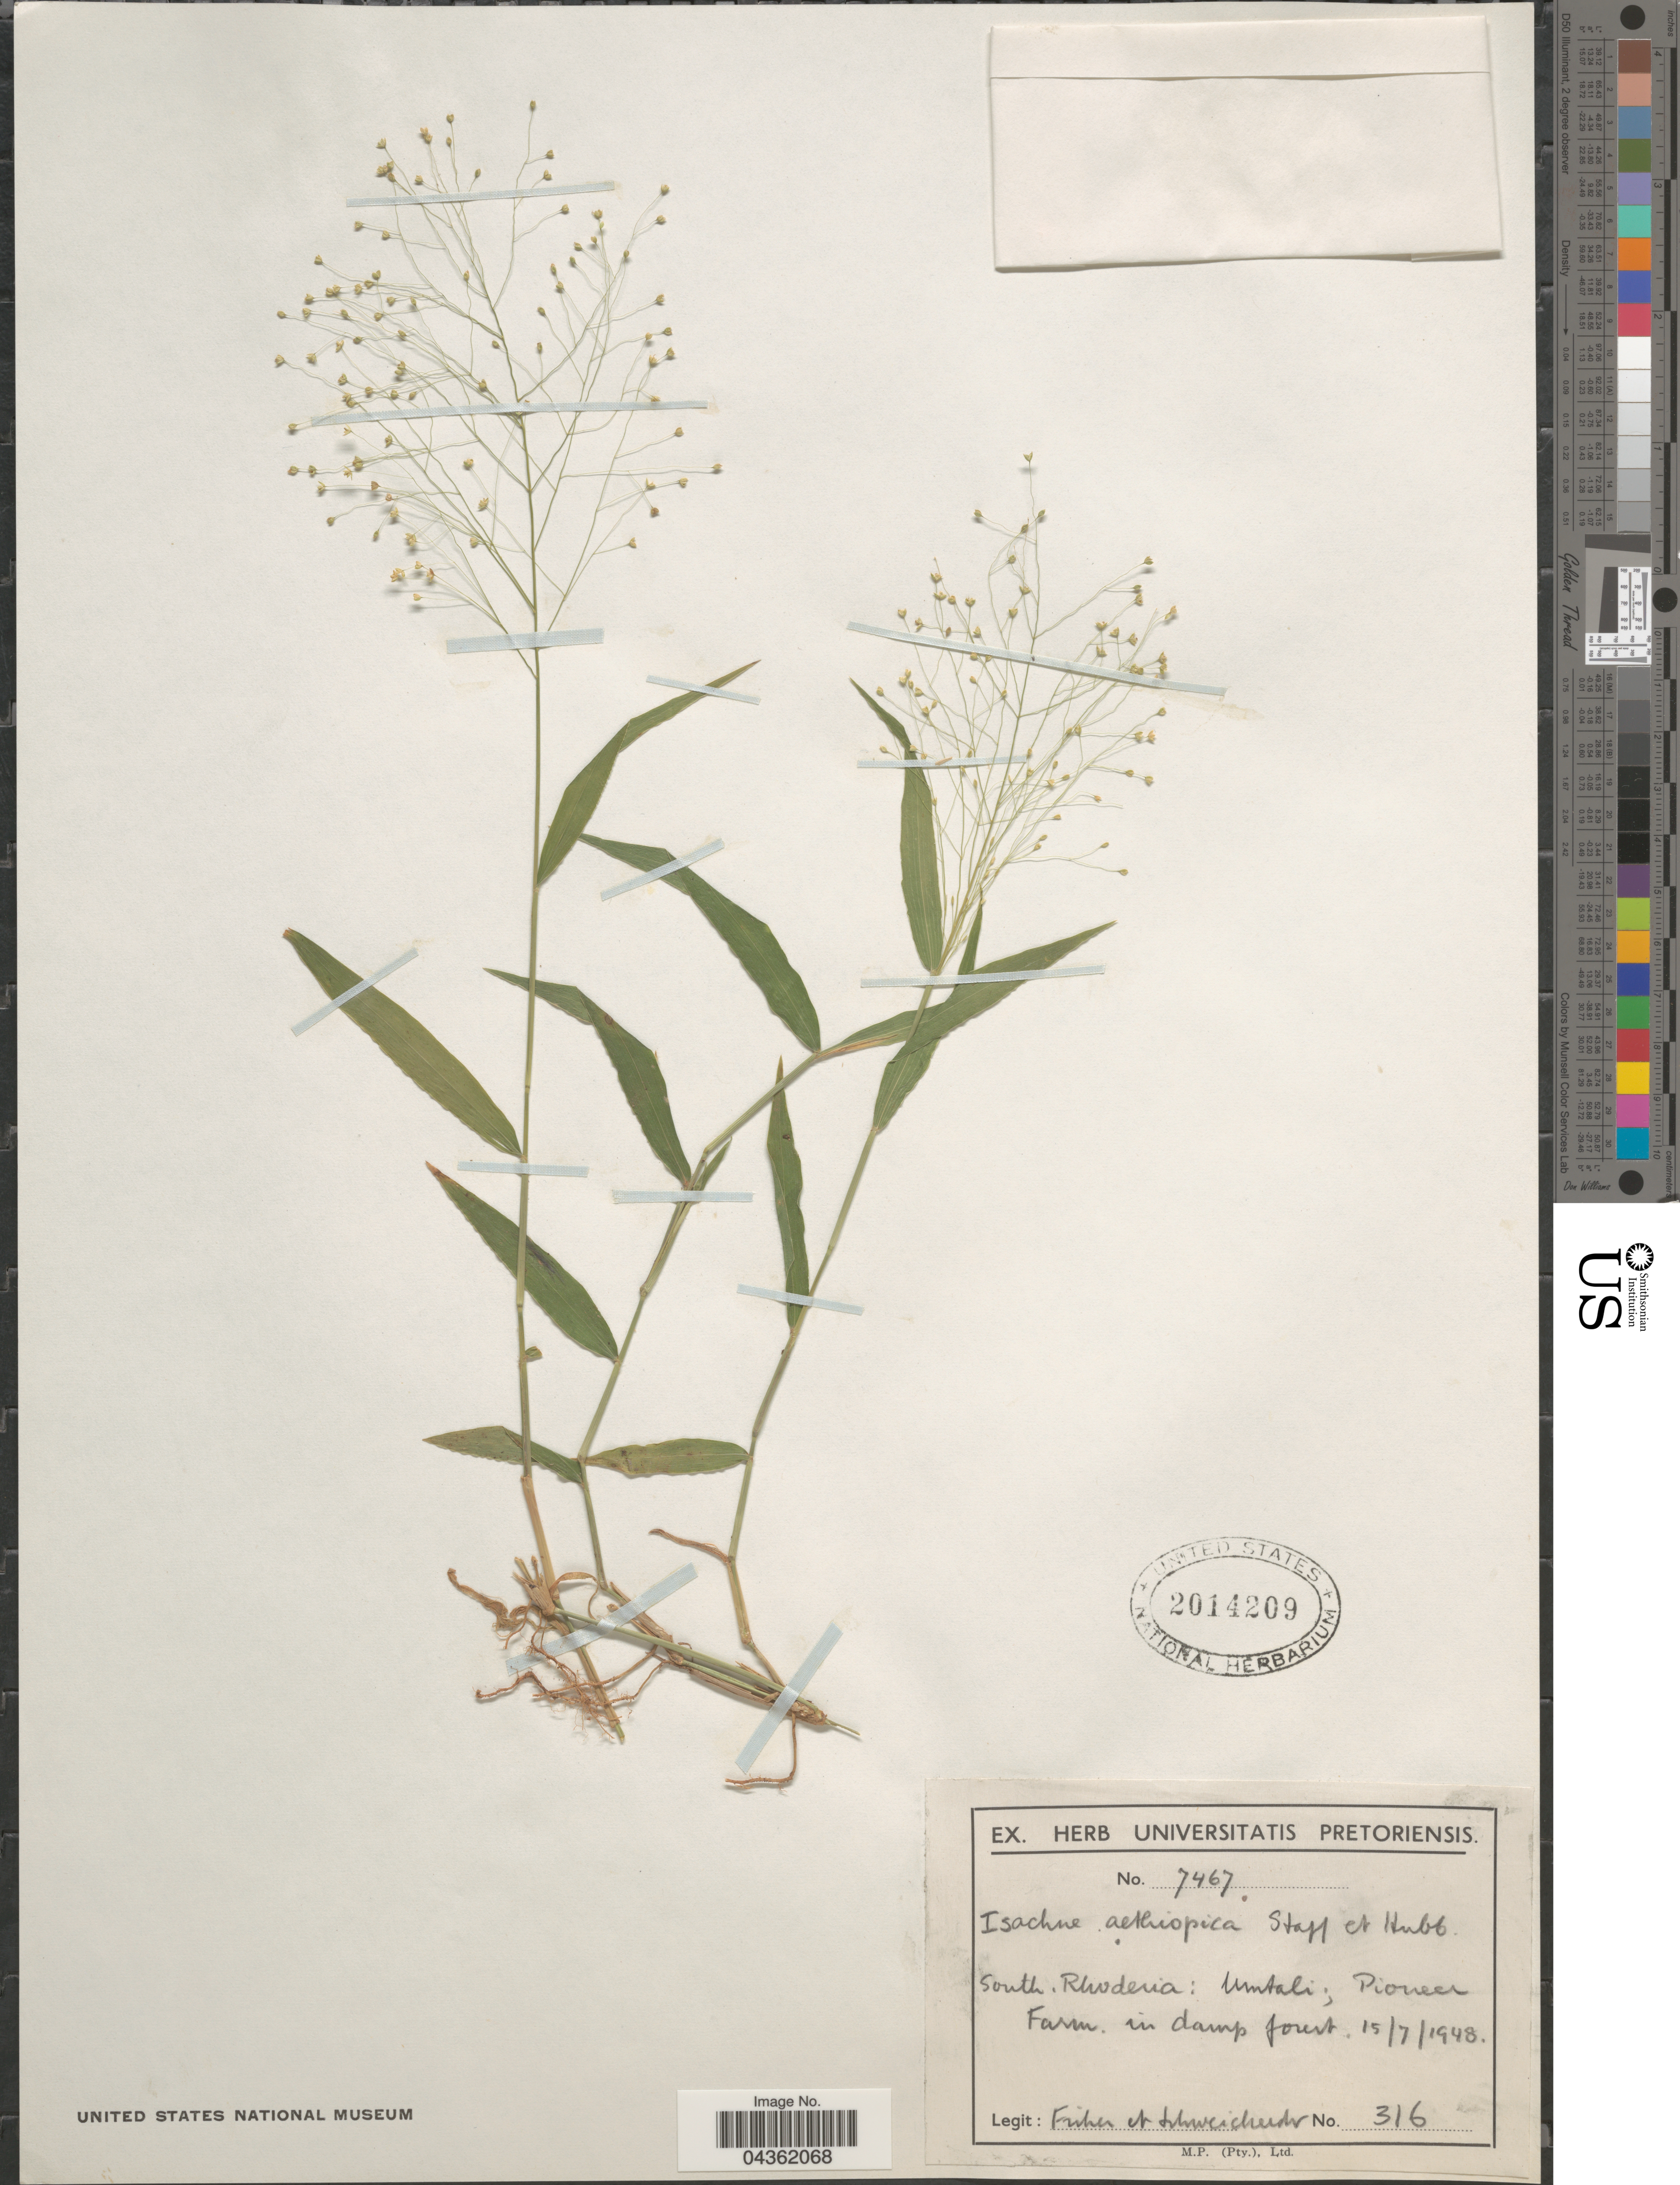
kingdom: Plantae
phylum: Tracheophyta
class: Liliopsida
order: Poales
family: Poaceae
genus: Isachne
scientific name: Isachne mauritiana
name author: Kunth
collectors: -- Fisher & -. Schweickerdt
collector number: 316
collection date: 1948-07-15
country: Zimbabwe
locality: South. Rhodesia: Umtali; Pioneer Farm in damp forest.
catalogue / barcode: US 2014209